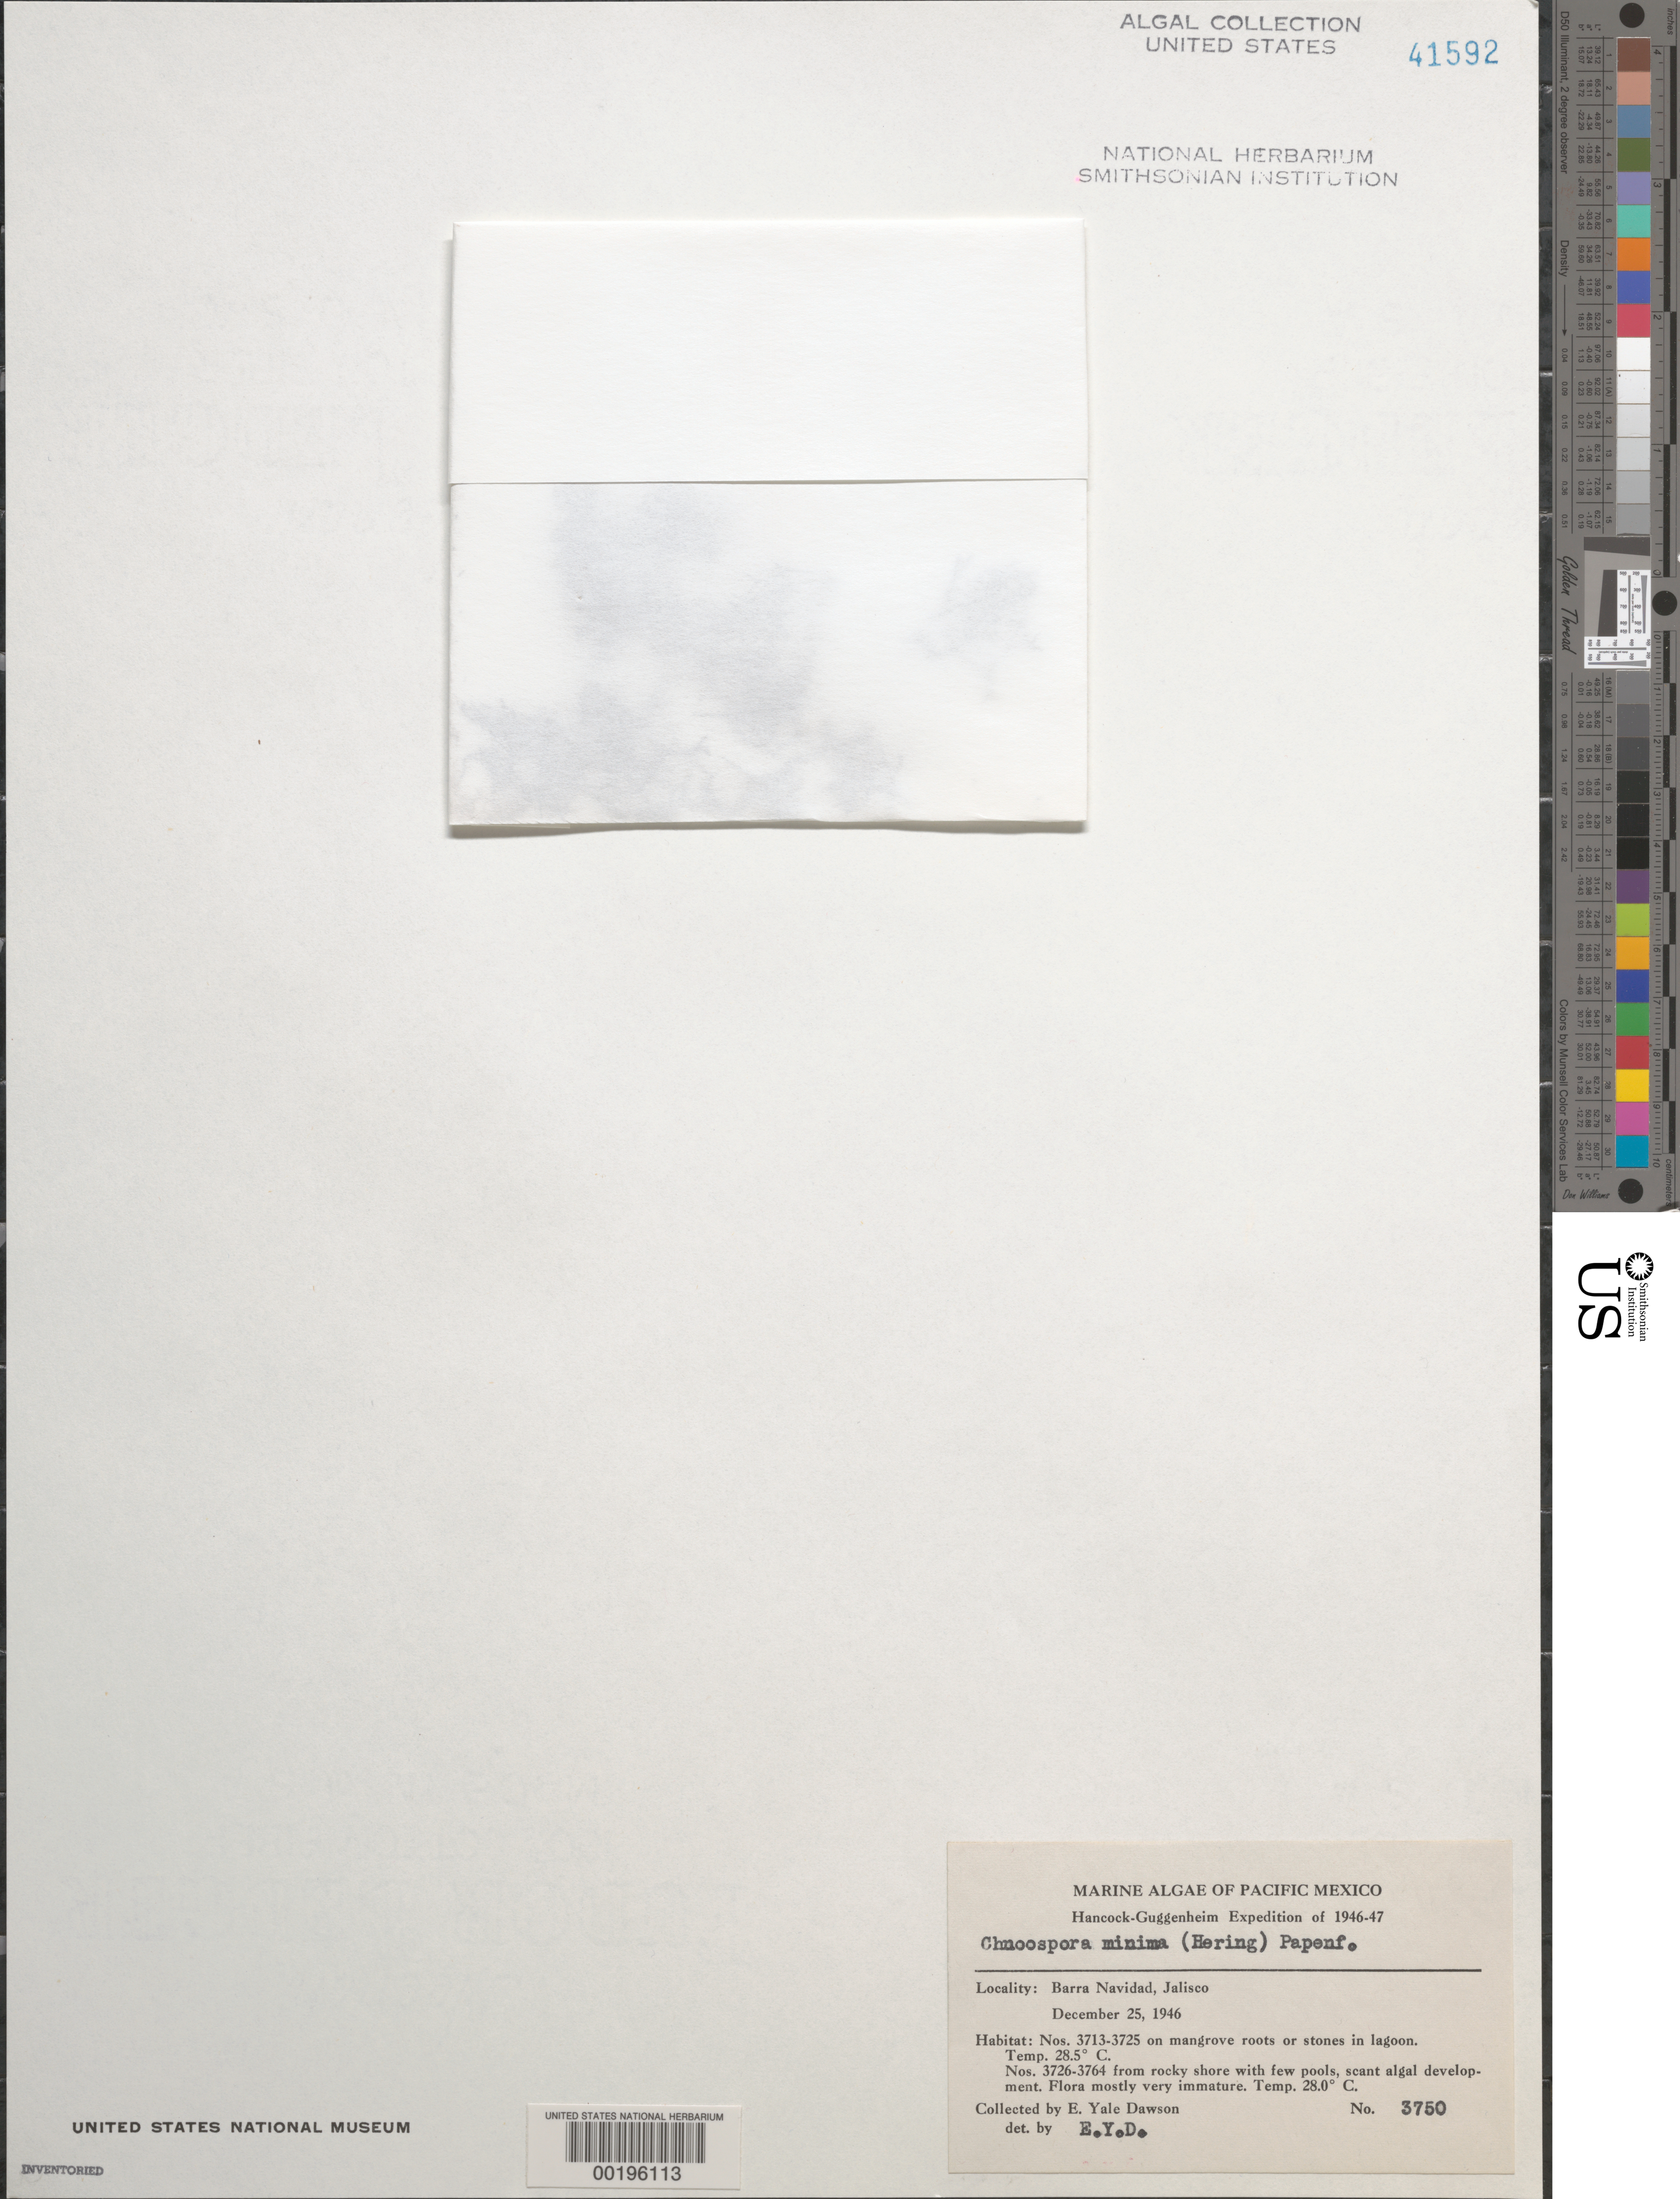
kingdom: Chromista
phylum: Ochrophyta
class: Phaeophyceae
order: Scytosiphonales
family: Scytosiphonaceae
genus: Chnoospora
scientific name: Chnoospora minima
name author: (Hering) Papenf.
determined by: Dawson, E. Y.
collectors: E. Y. Dawson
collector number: EYD 3750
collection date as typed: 25 Dec 1946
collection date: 1946-12-25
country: Mexico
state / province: Jalisco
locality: Barra Navidad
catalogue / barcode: US 41592